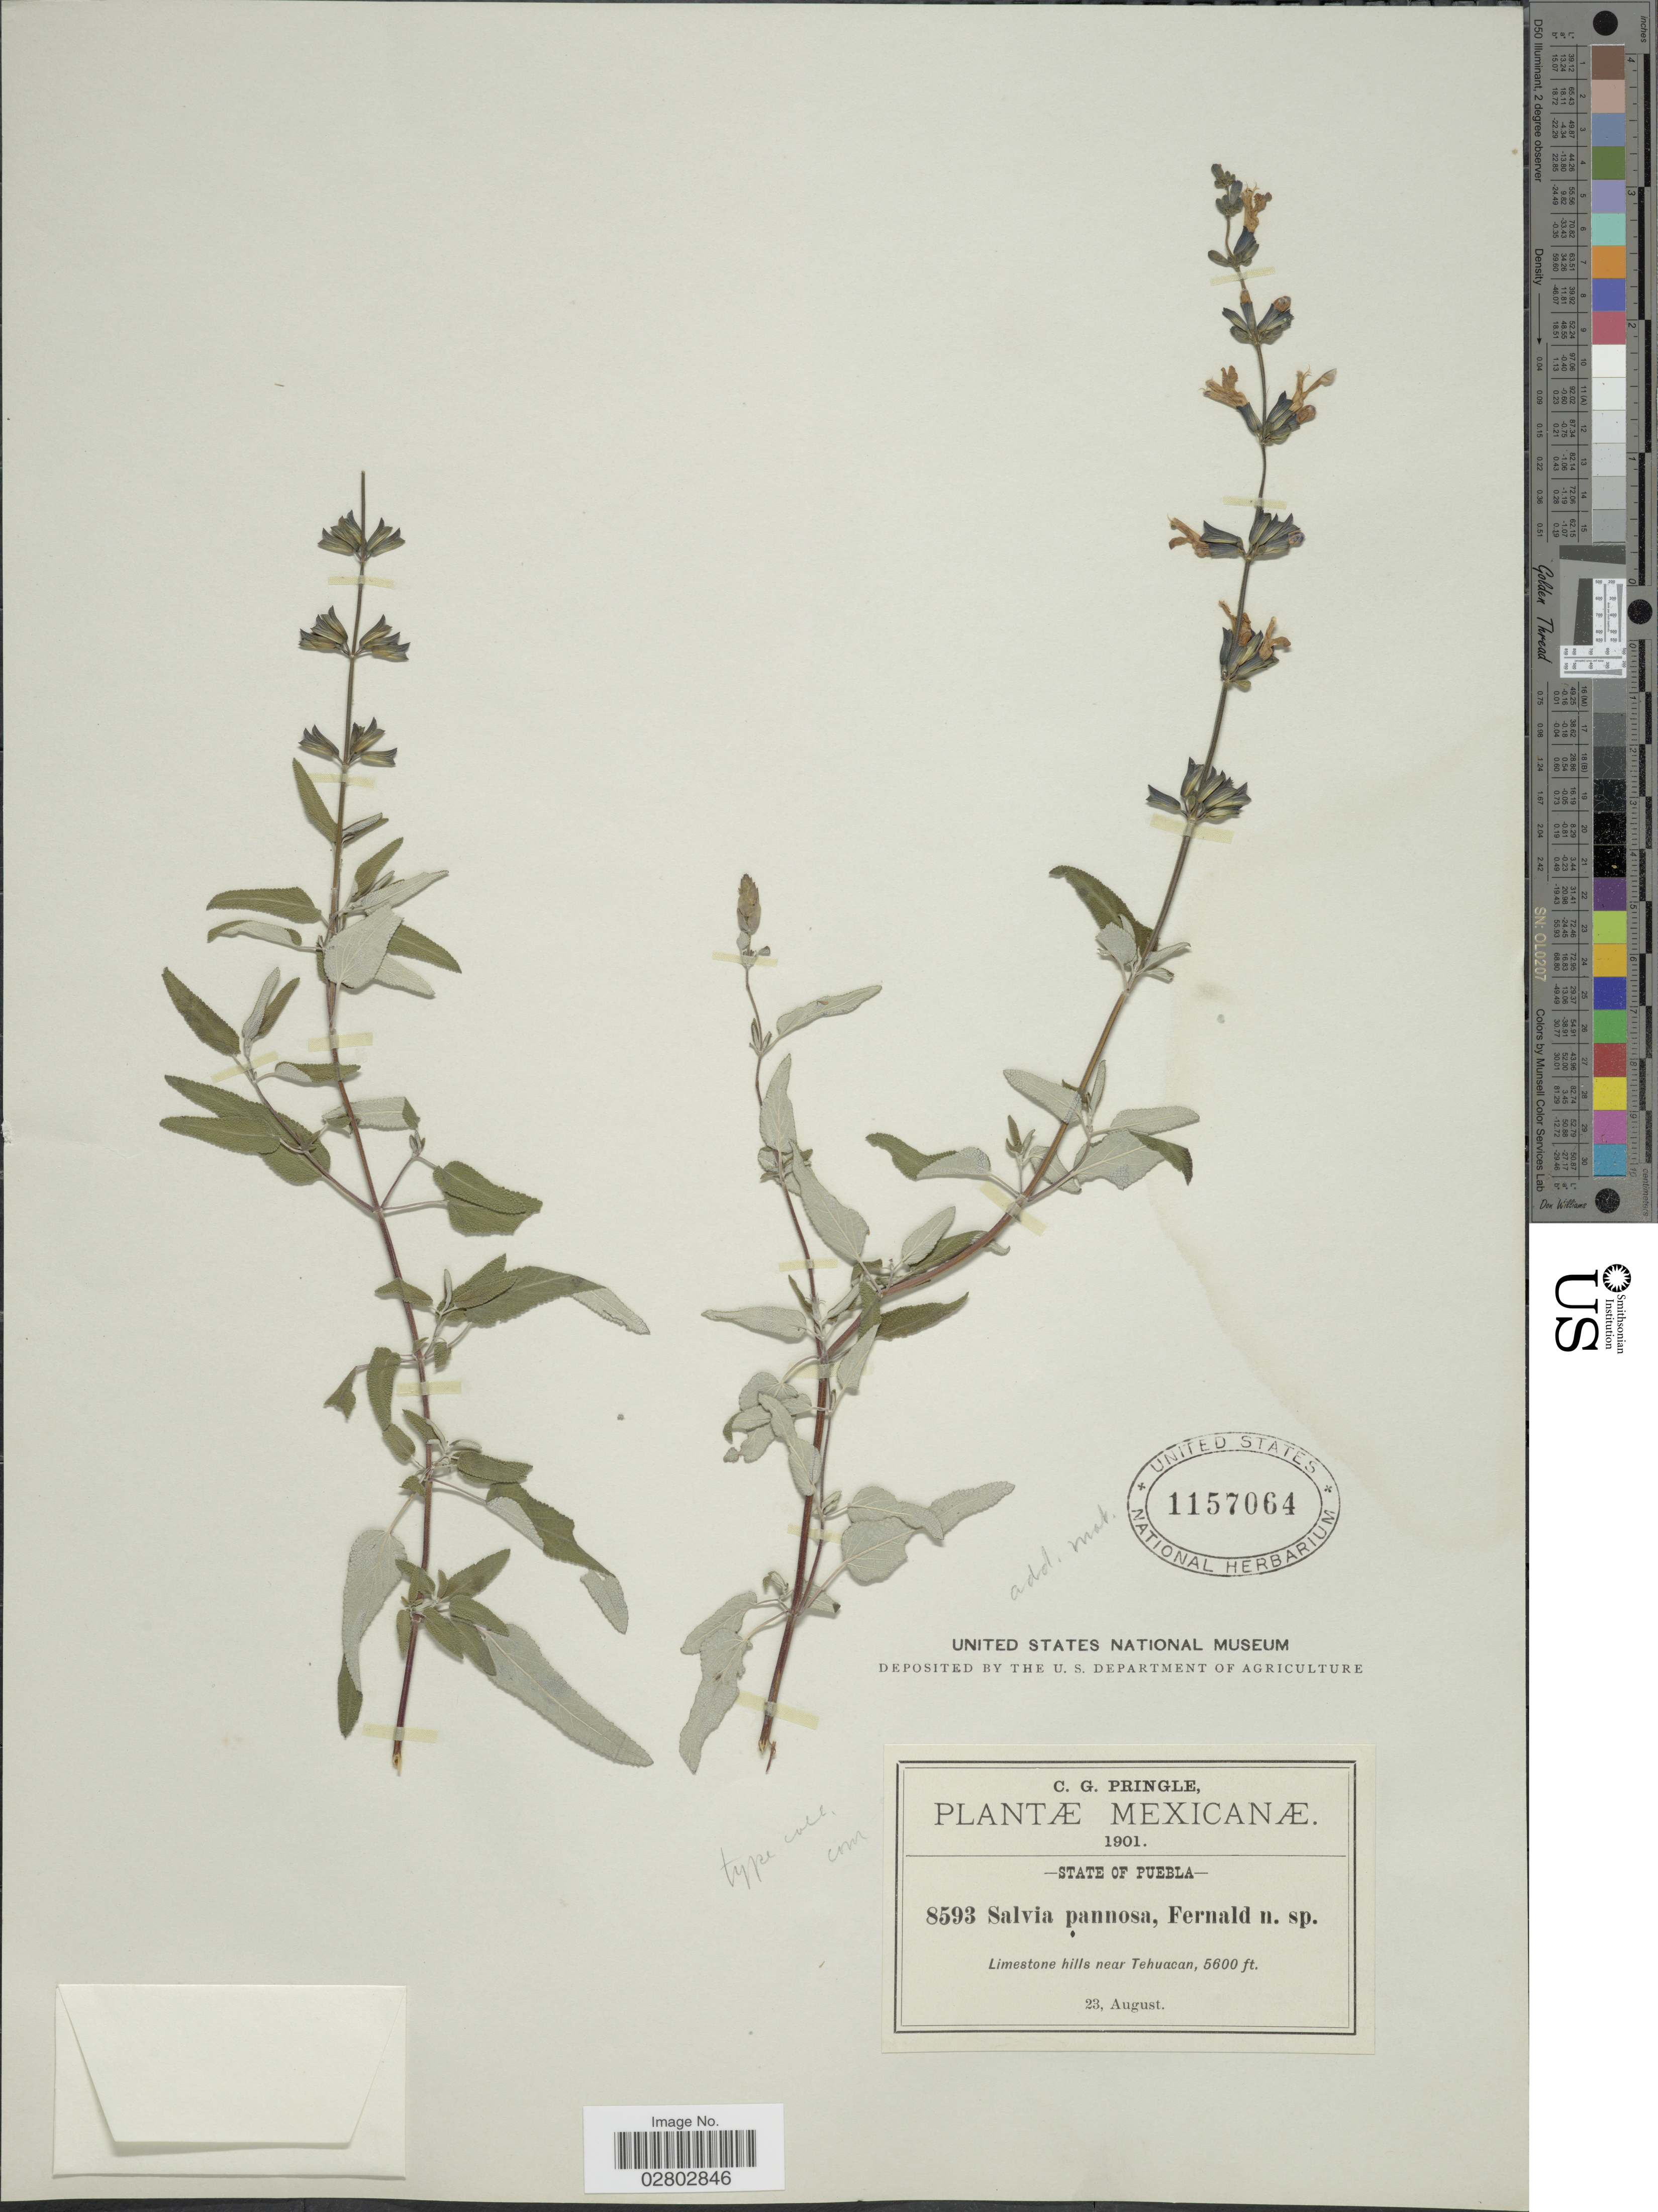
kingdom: Plantae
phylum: Tracheophyta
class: Magnoliopsida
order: Lamiales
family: Lamiaceae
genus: Salvia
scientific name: Salvia pannosa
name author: Fernald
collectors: C. G. Pringle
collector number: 8593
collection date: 1901-08-23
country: Mexico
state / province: Puebla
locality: State of Puebla, Limestone hills near Tehuacan.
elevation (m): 1707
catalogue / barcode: US 1157064